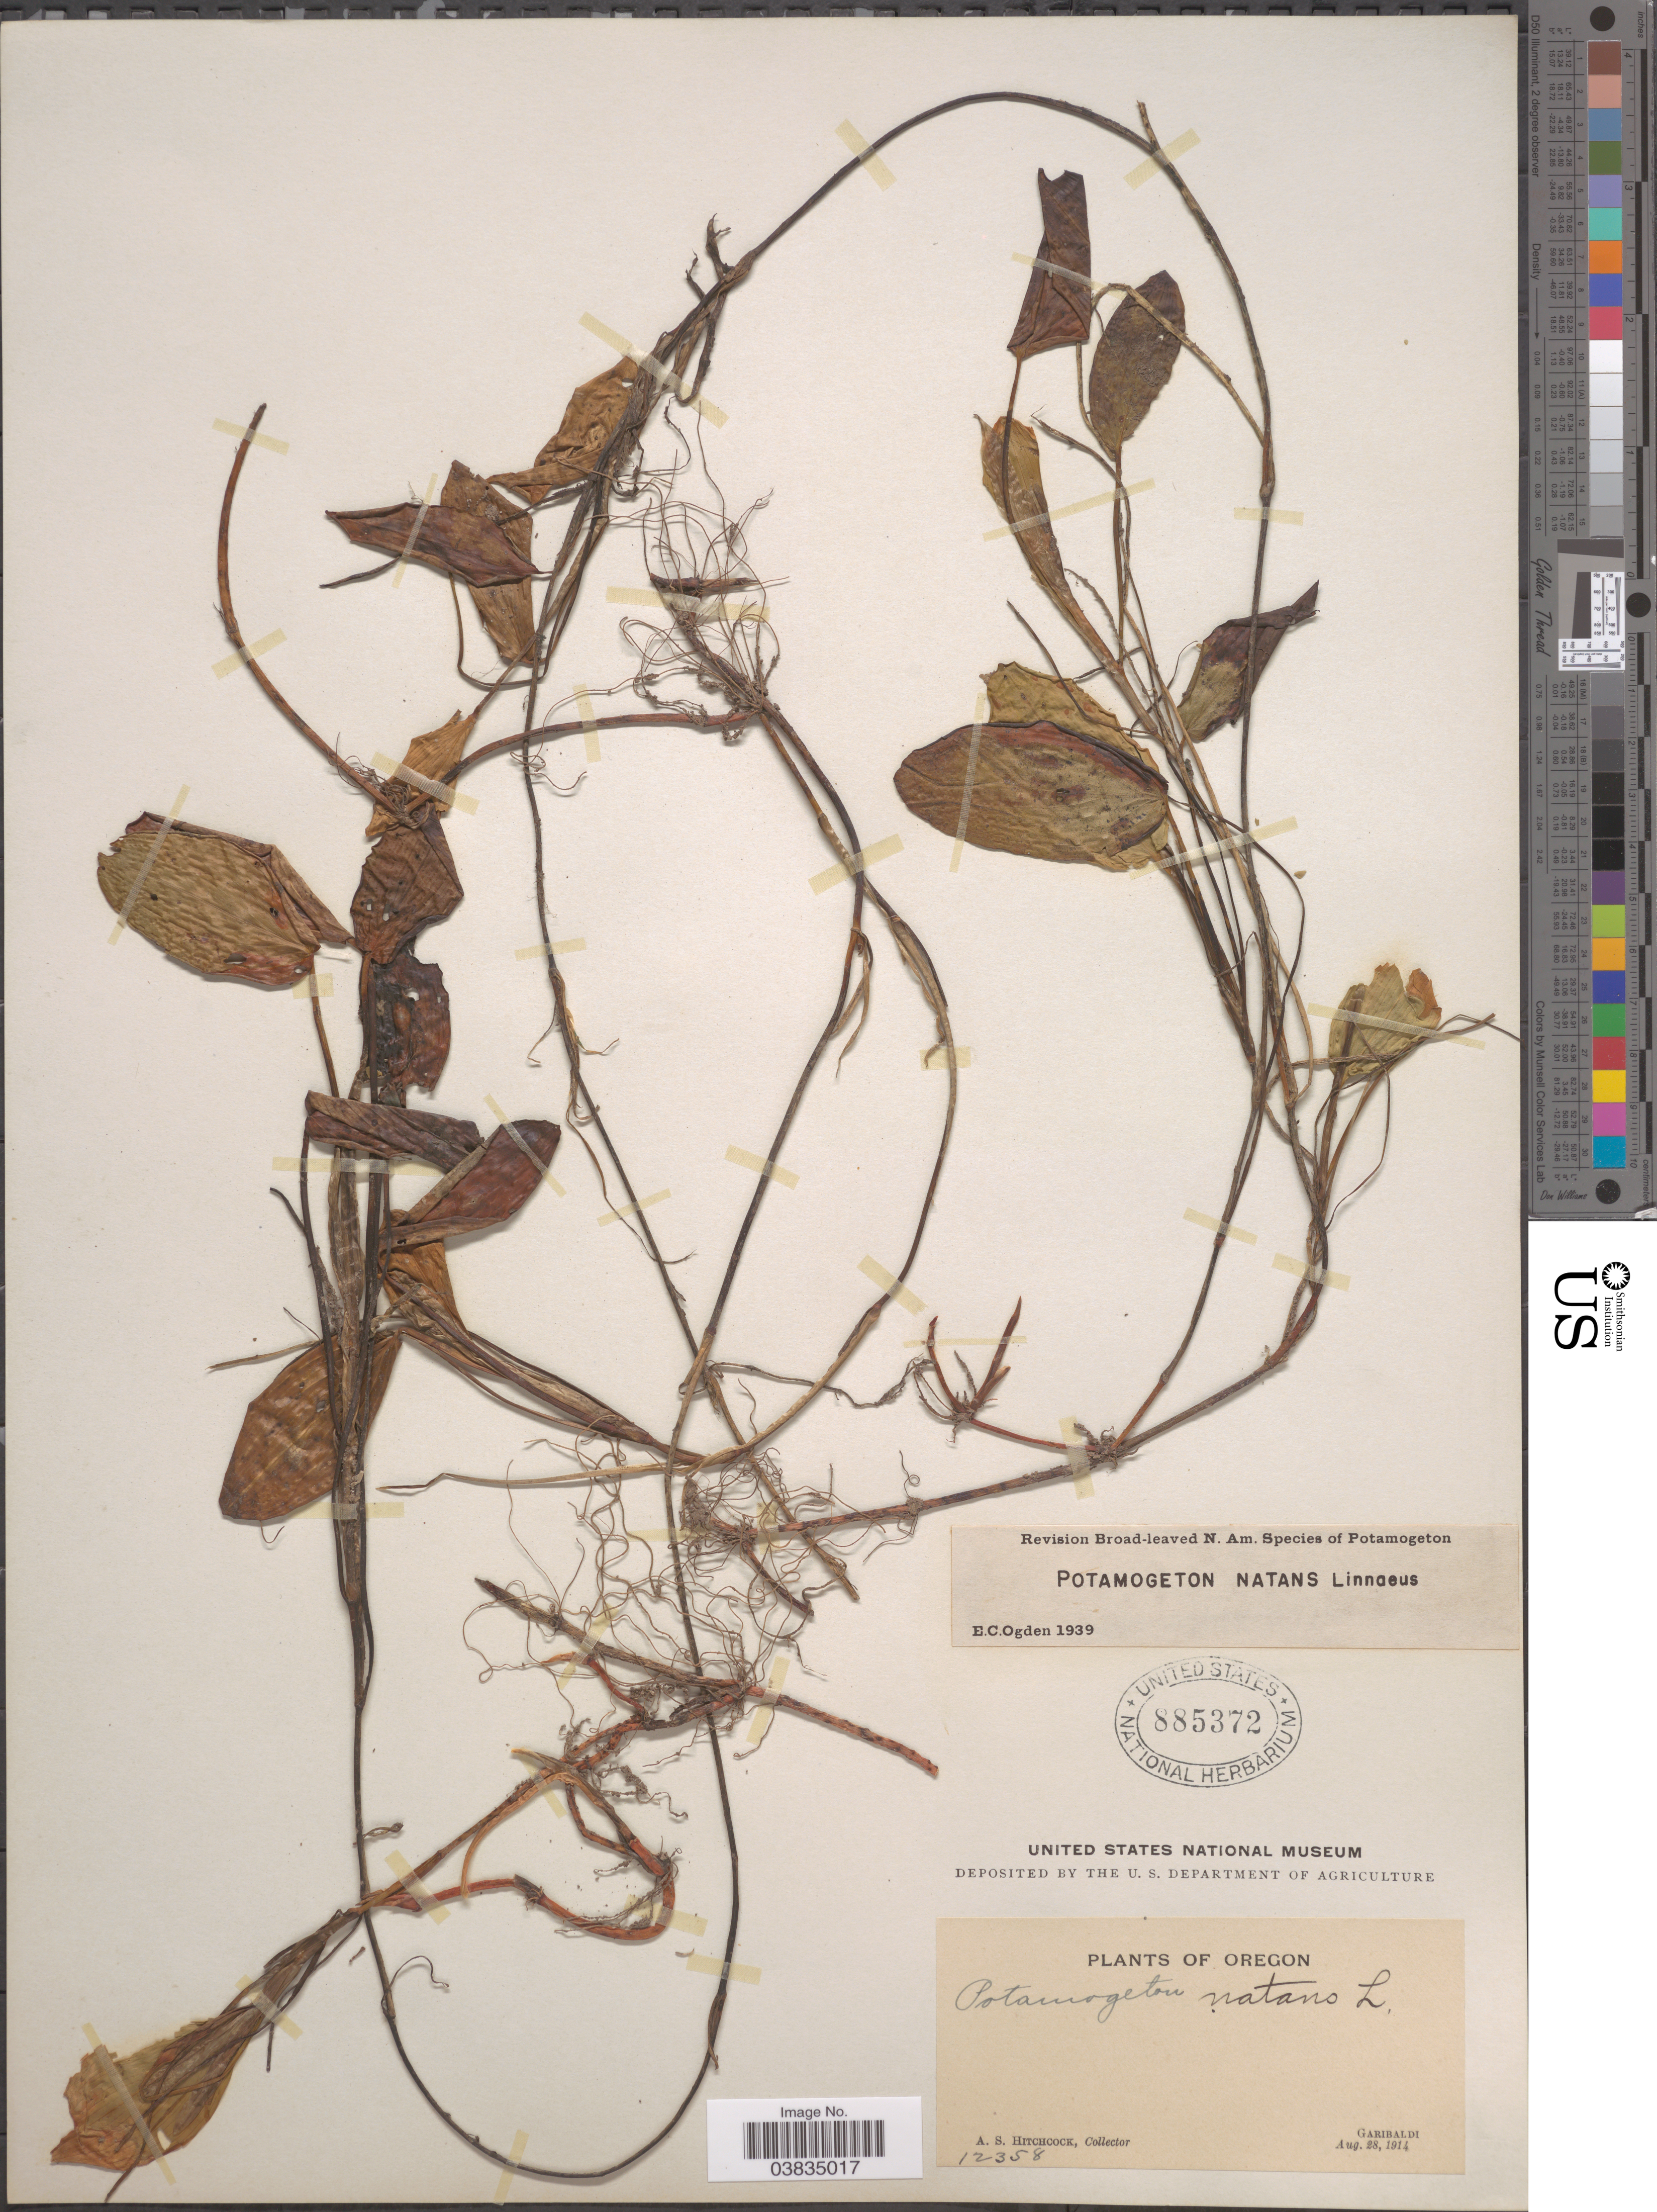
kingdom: Plantae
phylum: Tracheophyta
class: Liliopsida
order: Alismatales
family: Potamogetonaceae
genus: Potamogeton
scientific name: Potamogeton natans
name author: L.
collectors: A. S. Hitchcock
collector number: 12358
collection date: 1914-08-28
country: United States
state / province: Oregon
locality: Garibaldi.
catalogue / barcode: US 885372